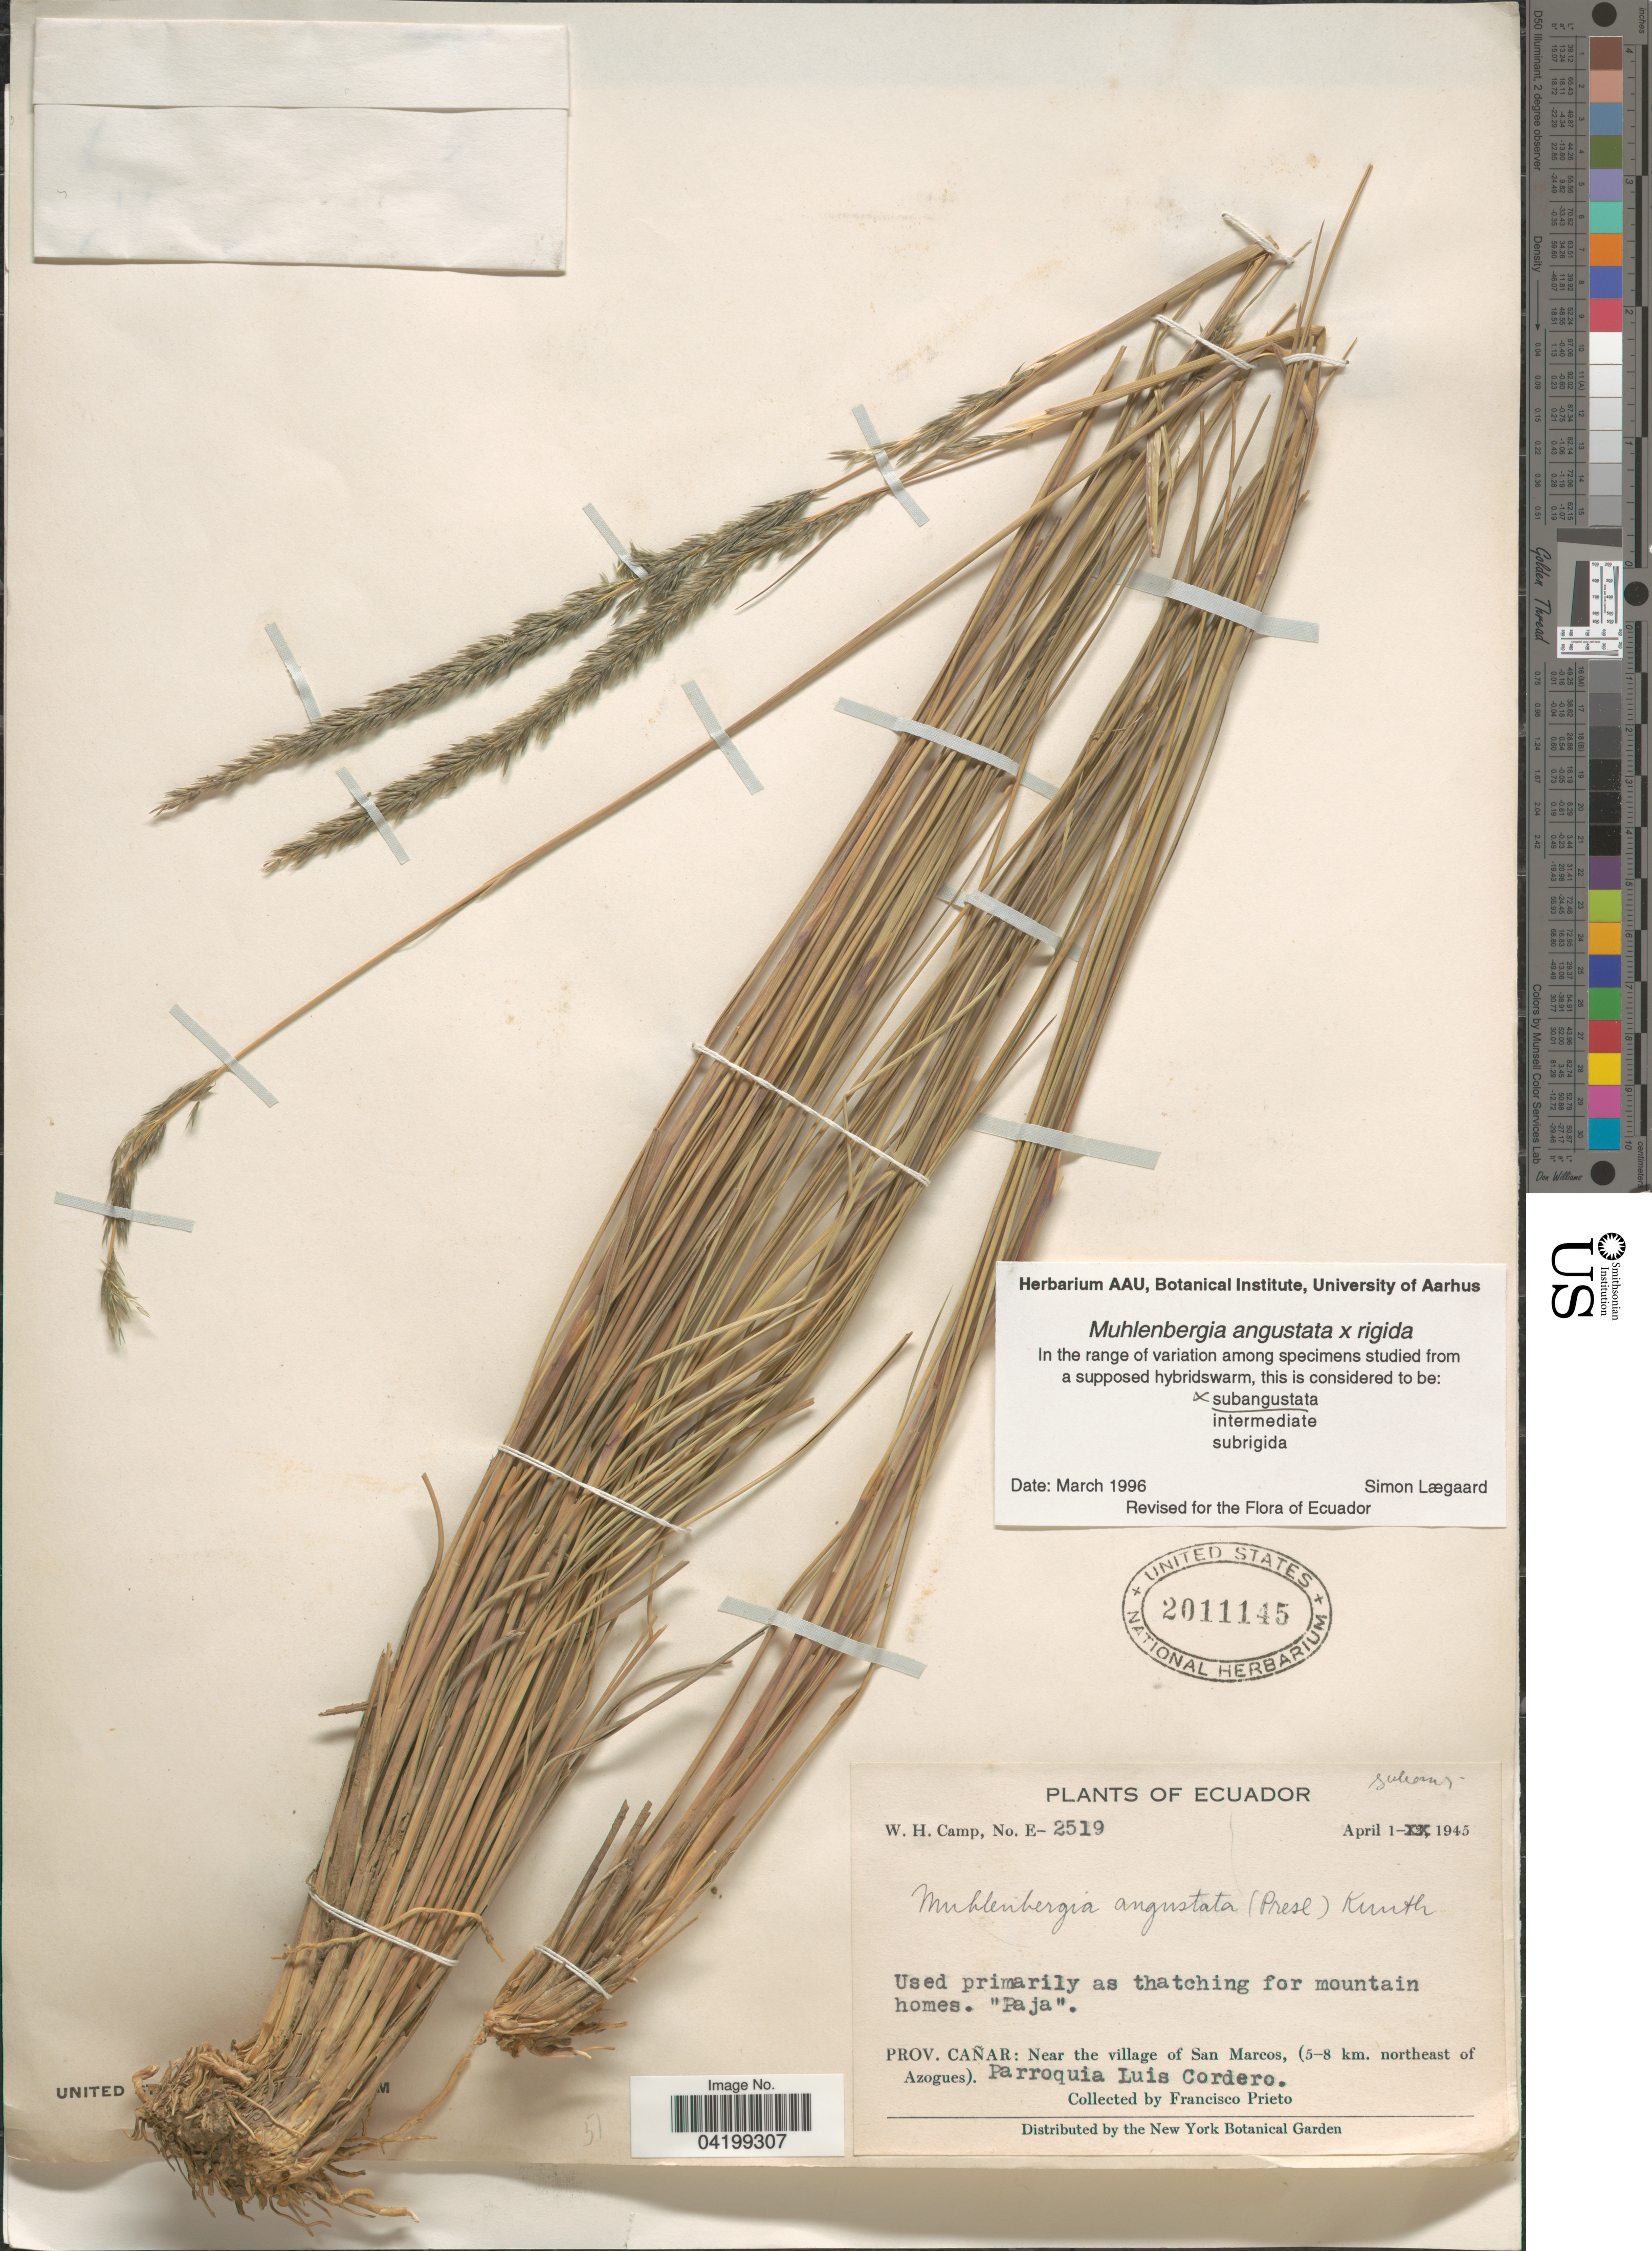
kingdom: Plantae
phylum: Tracheophyta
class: Liliopsida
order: Poales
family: Poaceae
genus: Muhlenbergia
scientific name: Muhlenbergia angustata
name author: (J. Presl) Kunth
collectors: F. Prieto & W. H. Camp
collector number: E-2519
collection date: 1945-04-01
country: Ecuador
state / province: Cañar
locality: Near the village of San Marcos, (5-8 km. northeast of Azogues). Parroquia Luis Cordero.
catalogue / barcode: US 2011145